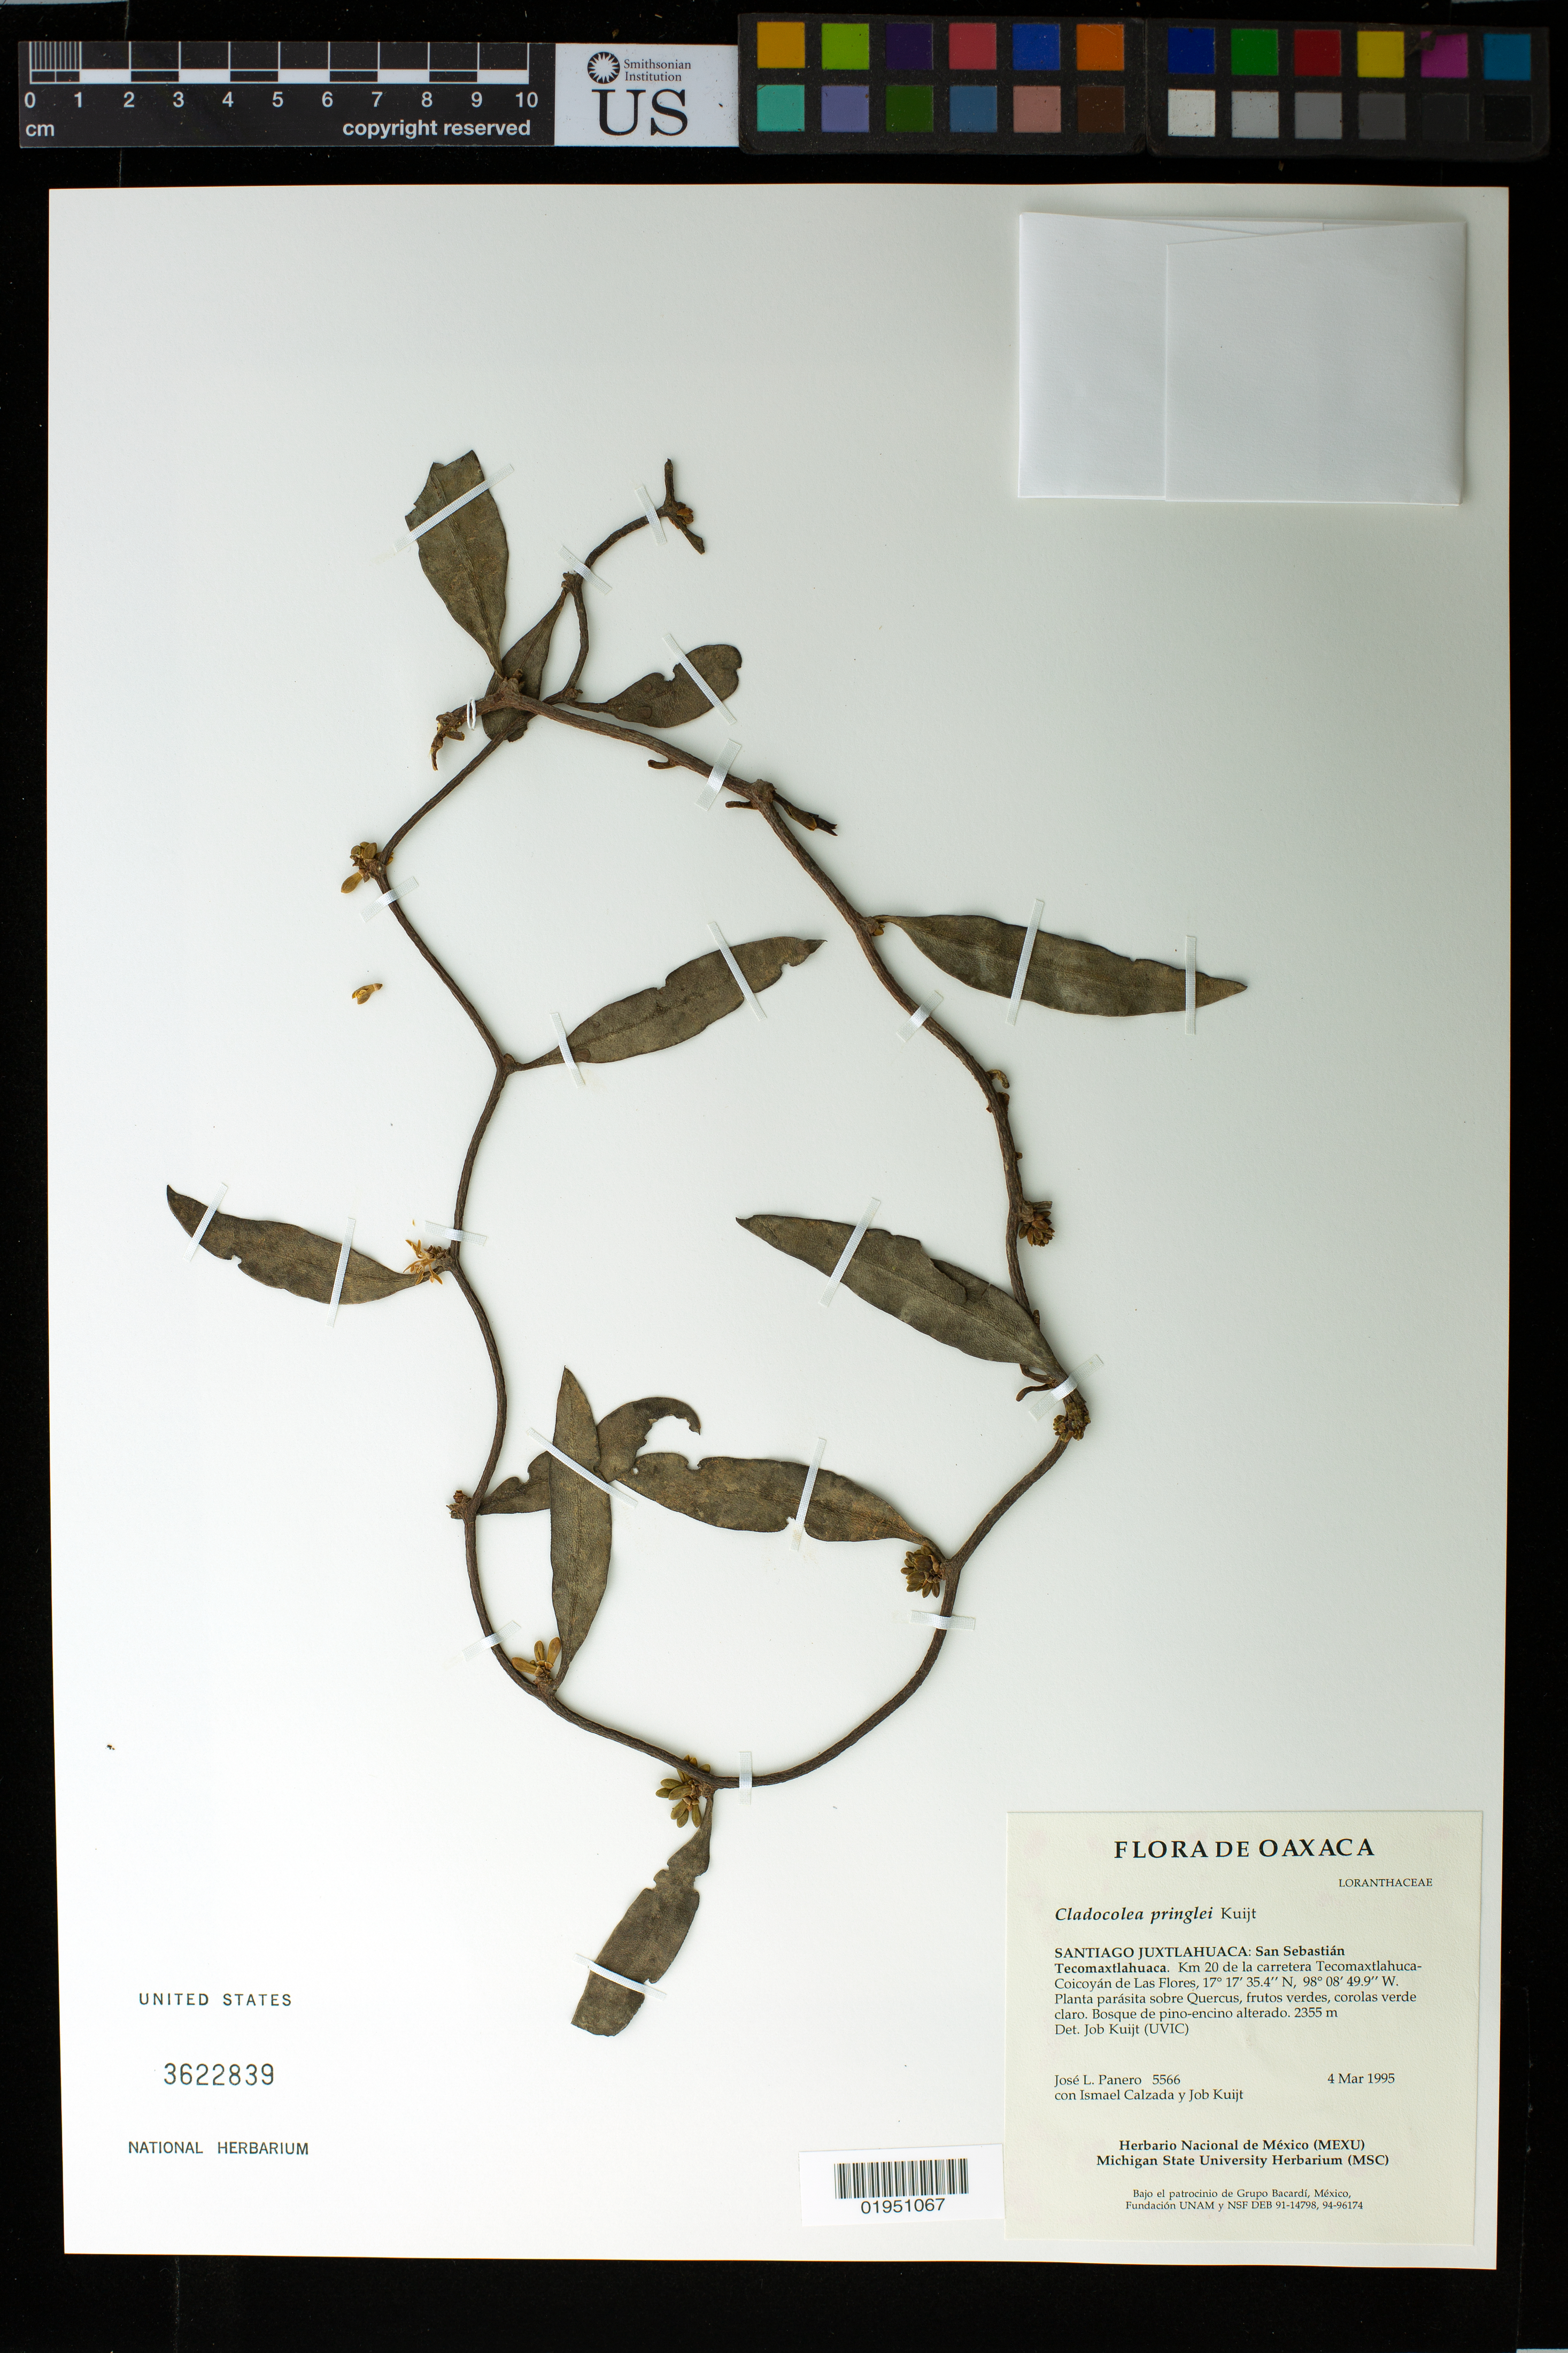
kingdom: Plantae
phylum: Tracheophyta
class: Magnoliopsida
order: Santalales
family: Loranthaceae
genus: Cladocolea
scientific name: Cladocolea pringlei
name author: Kuijt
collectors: J. L. Panero, I. Calzada & J. Kuijt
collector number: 5566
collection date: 1995-03-04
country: Mexico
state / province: Oaxaca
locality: Santiago Juxtlahuaca: San Sebastián Tecomaxtlahuaca. Km 20 de la carretera Tecomaxtlahuca-Coicoyán de Las Flores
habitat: Bosque de pino-encino alterado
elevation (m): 2355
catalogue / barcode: US 3622839